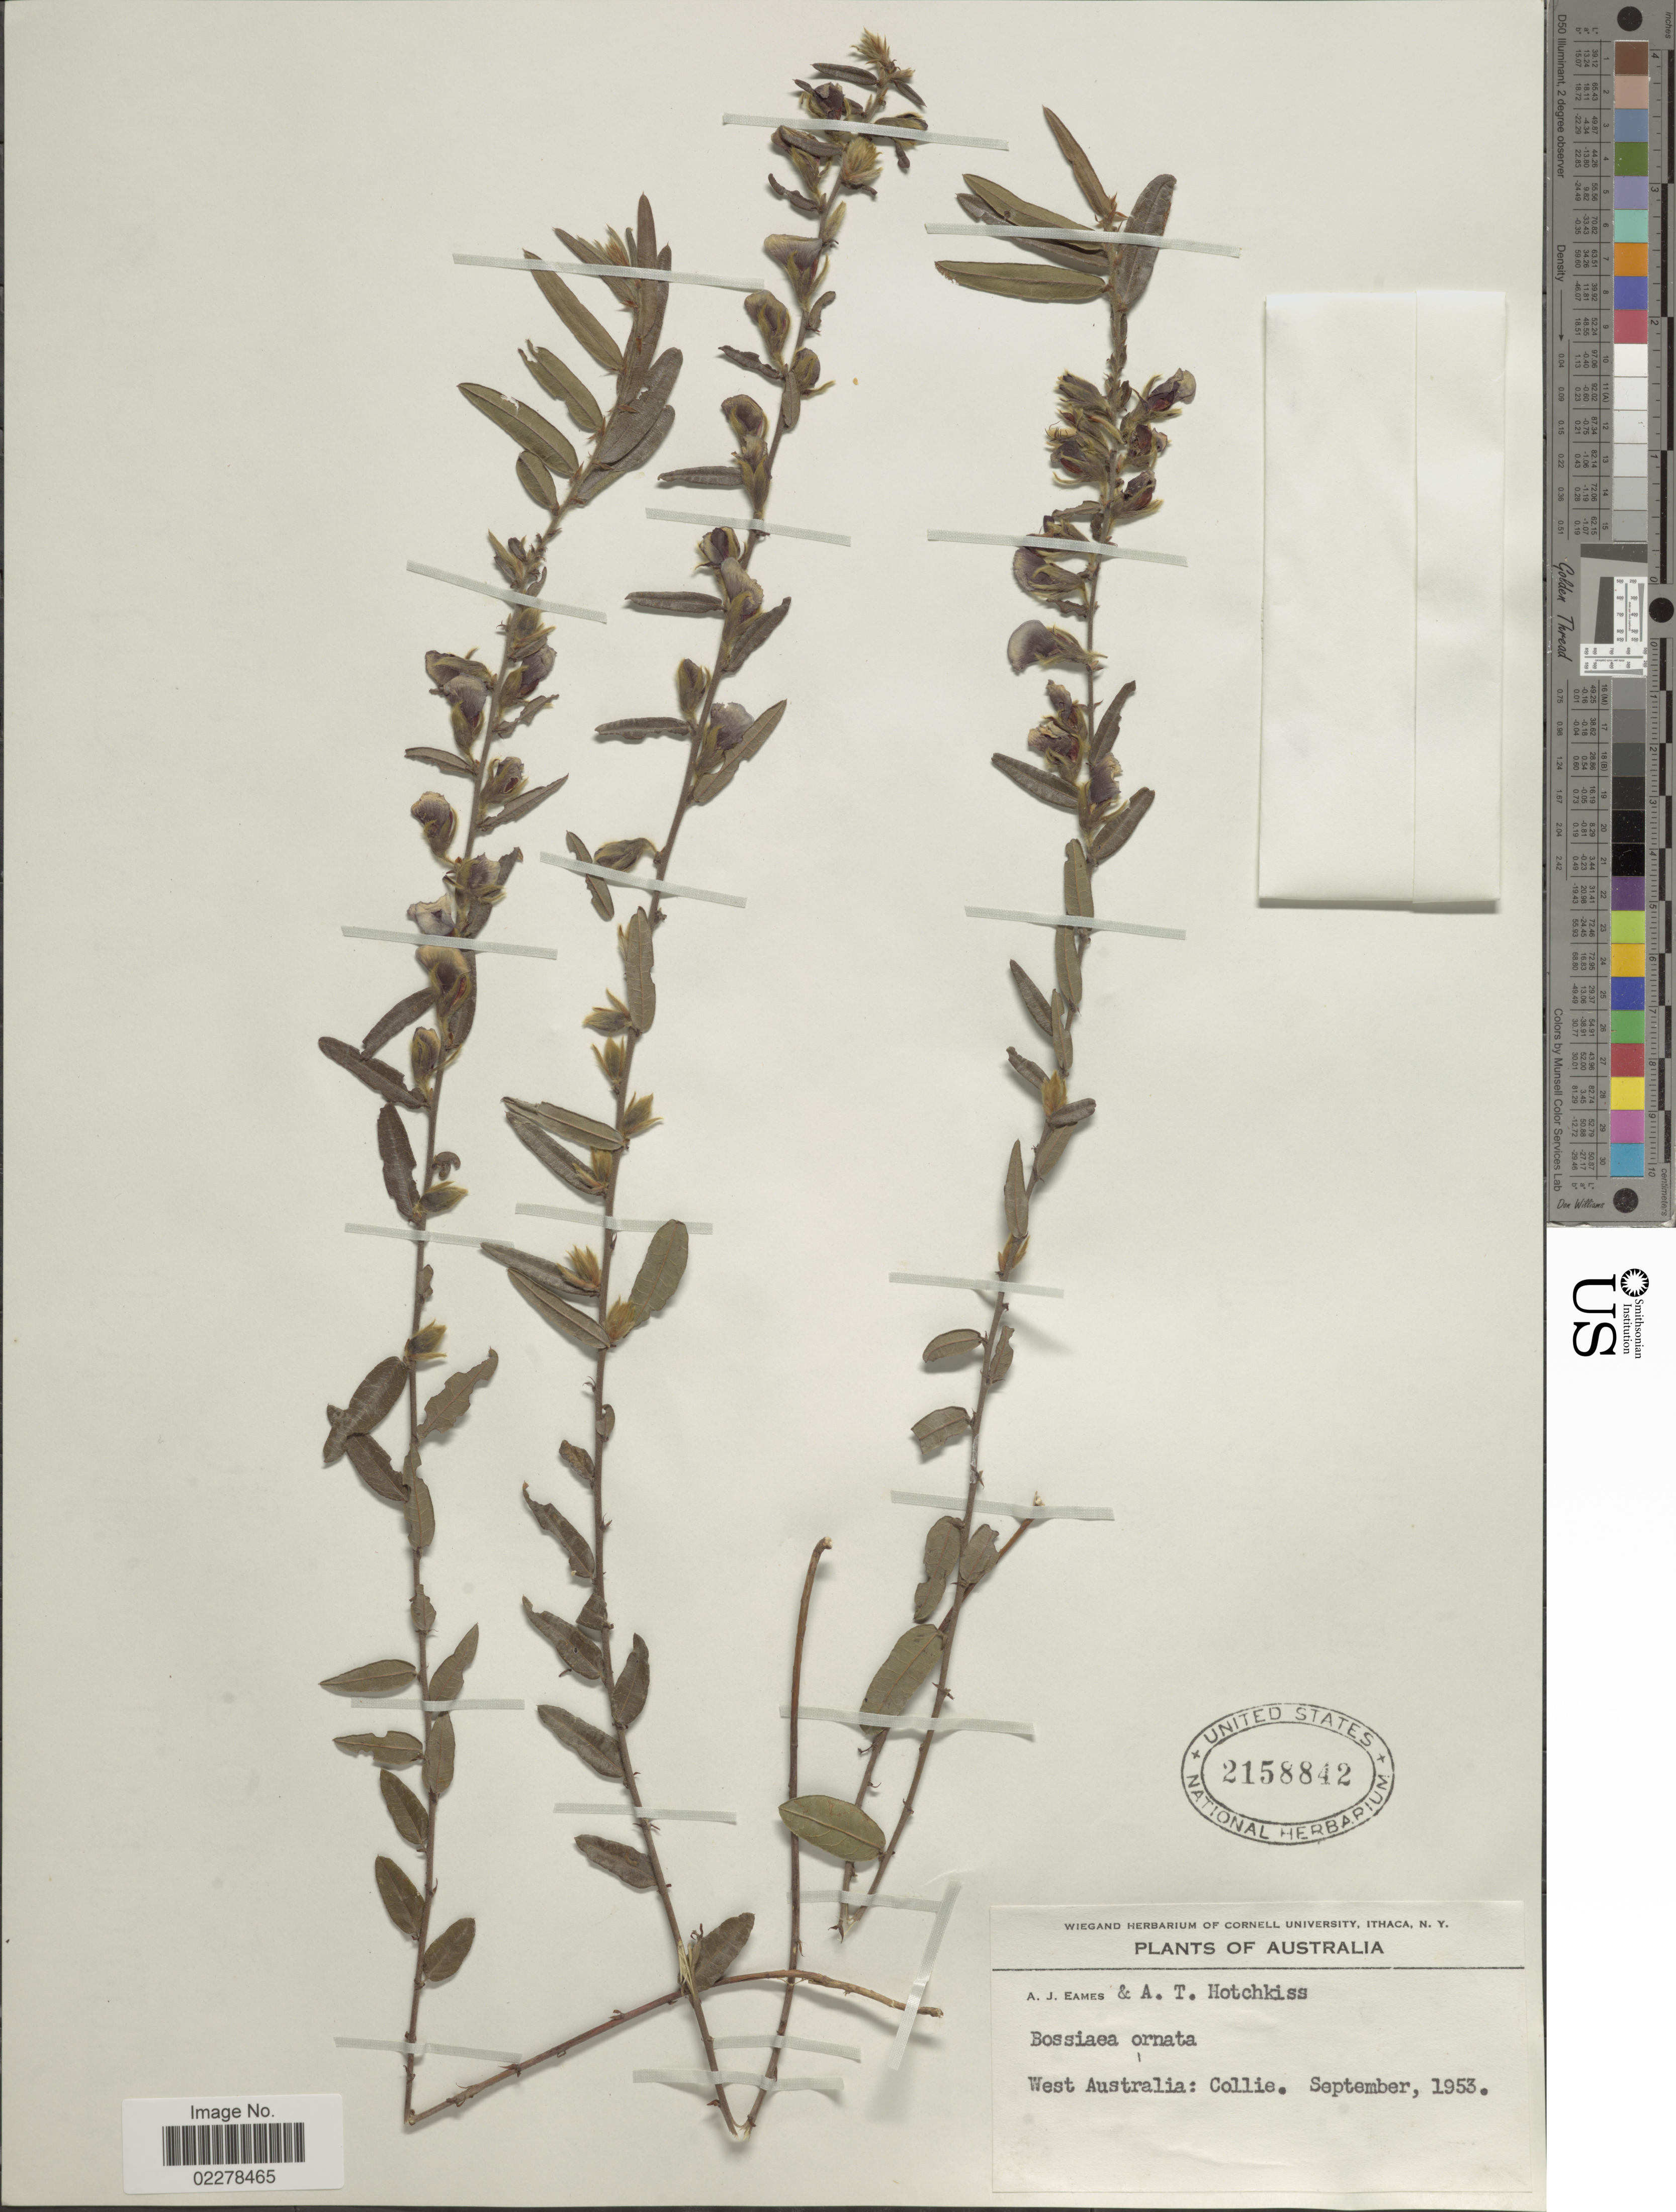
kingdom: Plantae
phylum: Tracheophyta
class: Magnoliopsida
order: Fabales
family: Fabaceae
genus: Bossiaea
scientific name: Bossiaea ornata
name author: (Lindl.) Benth.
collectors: A. J. Eames & A. Hotchkiss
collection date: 1953-09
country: Australia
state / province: Western Australia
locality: West Australia: Collie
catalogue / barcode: US 2158842